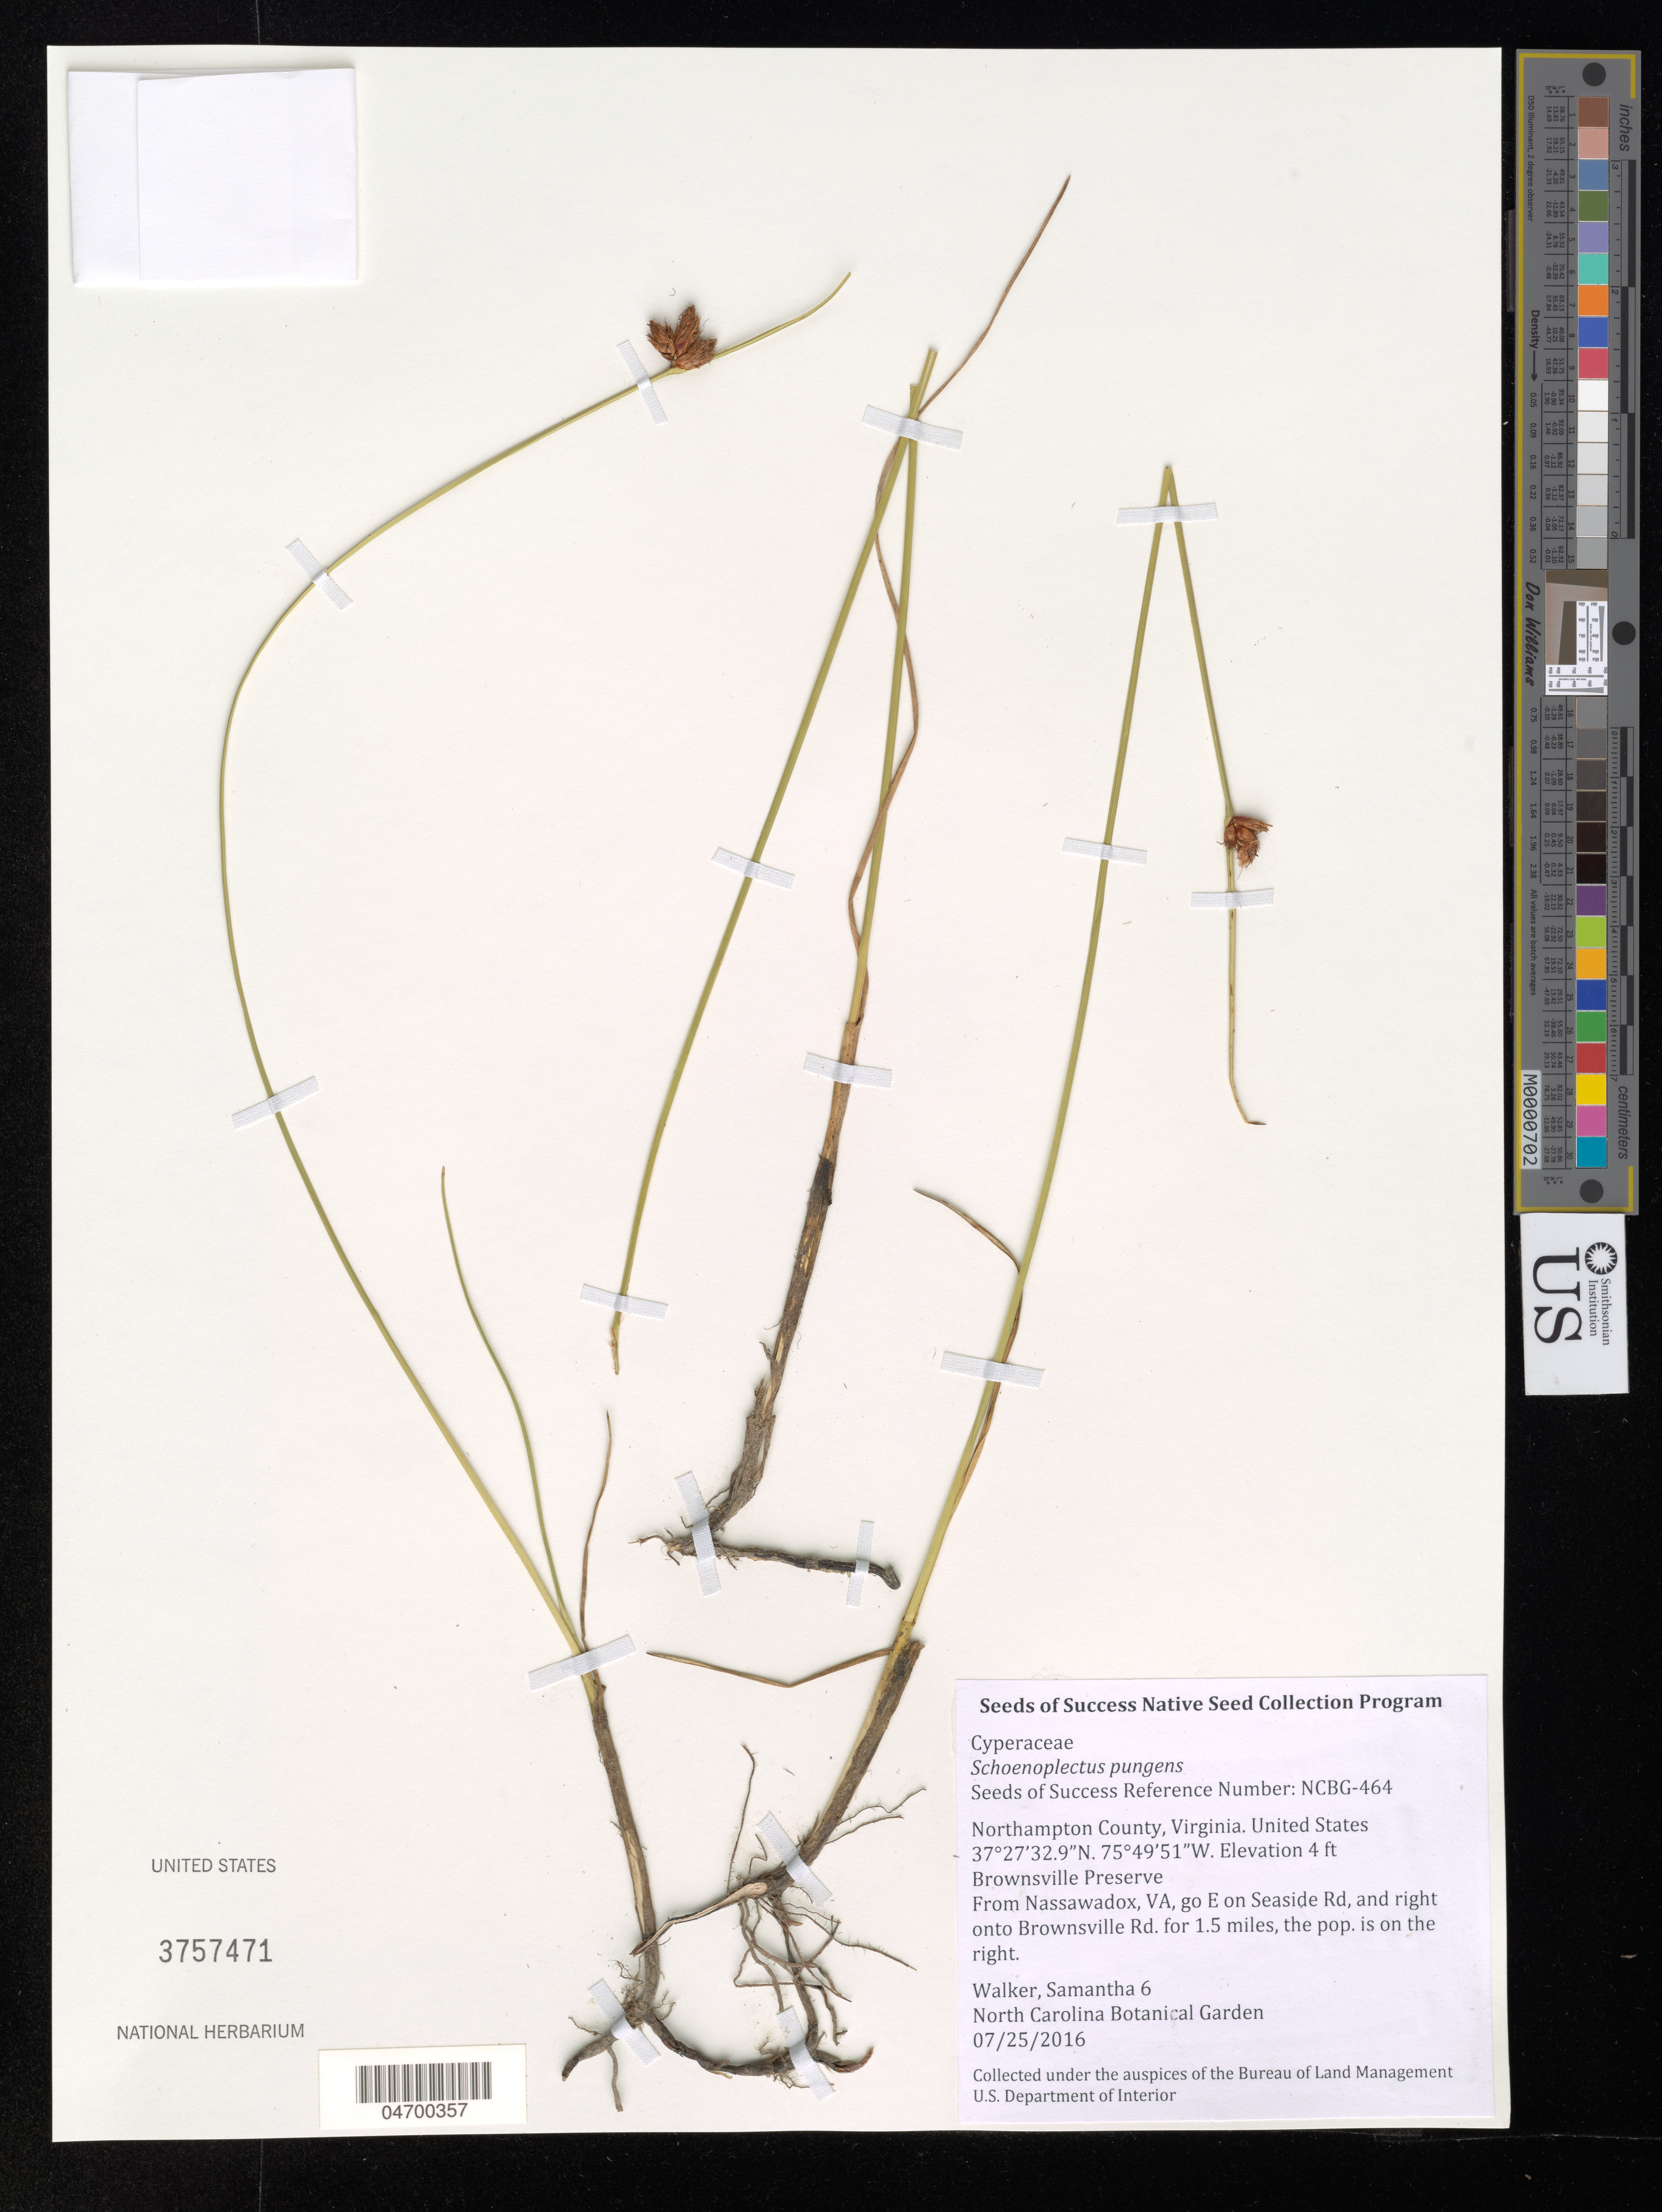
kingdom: Plantae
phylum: Tracheophyta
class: Liliopsida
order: Poales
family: Cyperaceae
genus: Schoenoplectus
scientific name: Schoenoplectus pungens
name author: (Vahl) Palla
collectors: S. Walker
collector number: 6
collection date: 2016-07-25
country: United States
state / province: Virginia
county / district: Northampton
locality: Northampton County. Brownsville Preserve From Nasssawadox, VA, go E on Seaside Rd, and right onto Brownsville Rd. for 1.5 miles, the pop. is on the right.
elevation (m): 1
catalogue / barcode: US 3757471